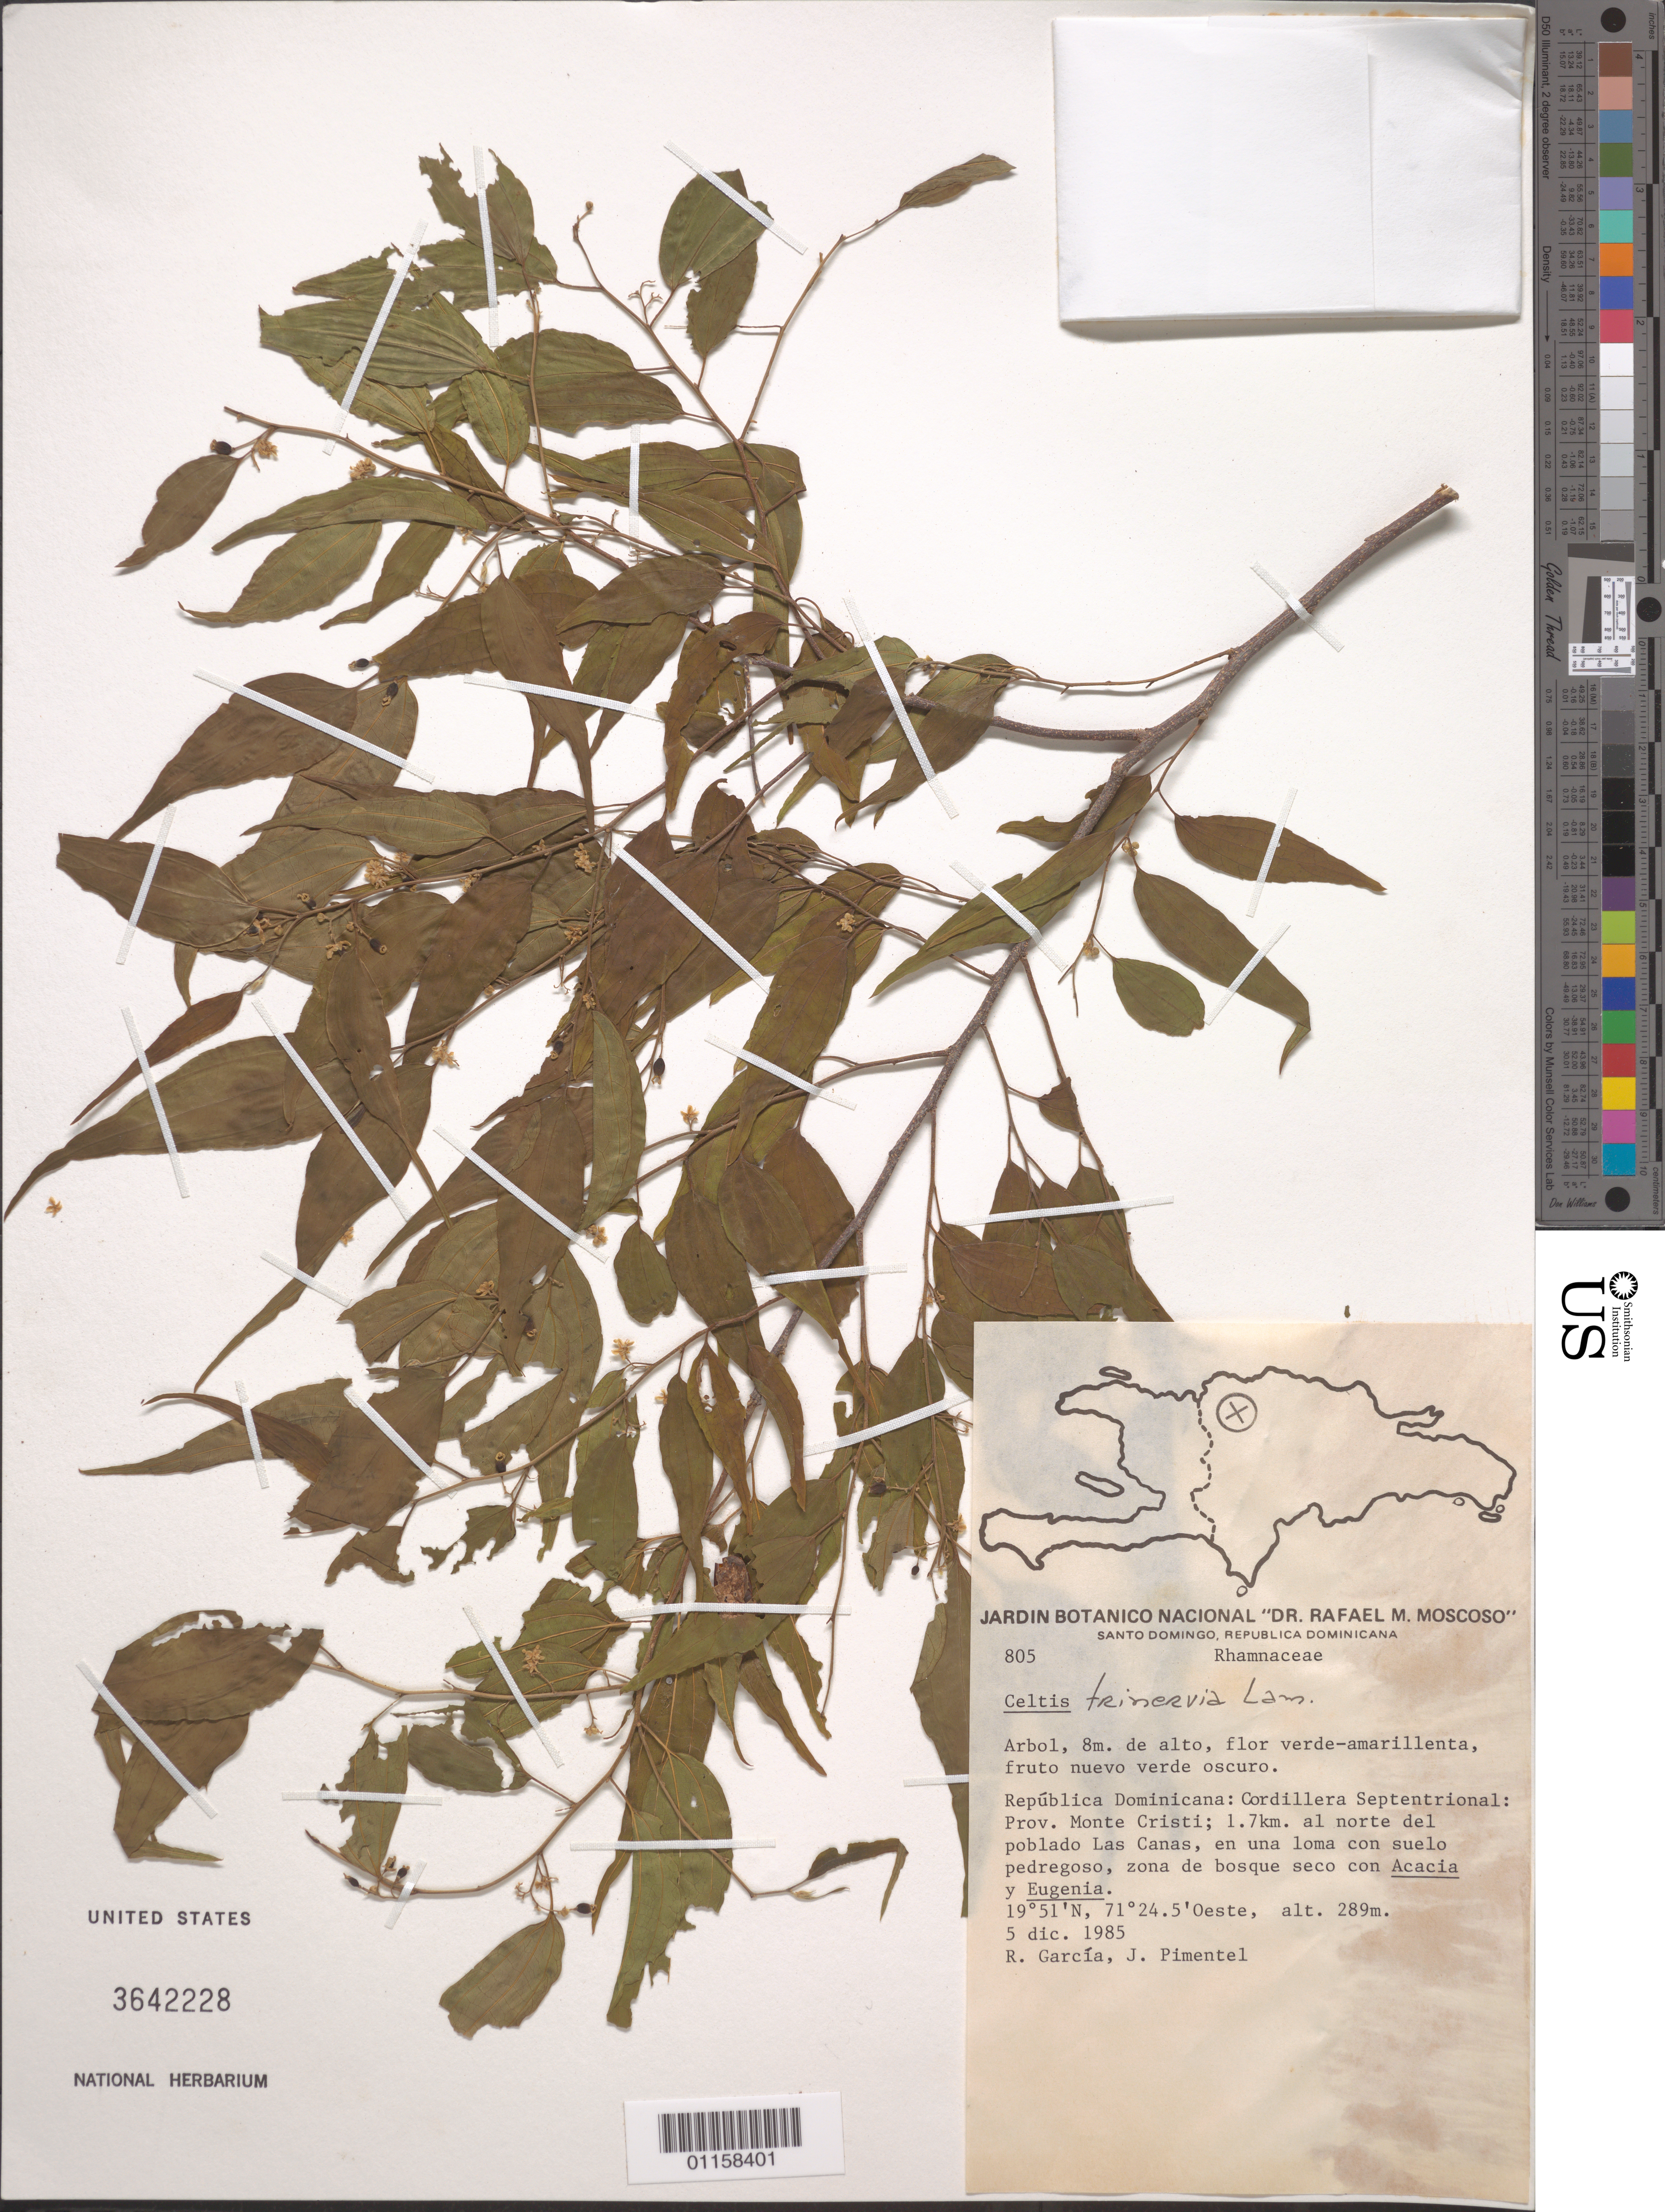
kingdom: Plantae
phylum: Tracheophyta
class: Magnoliopsida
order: Rosales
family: Cannabaceae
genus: Celtis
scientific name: Celtis trinervia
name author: Lam.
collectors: R. García & J. Pimentel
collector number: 805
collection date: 1985-12-05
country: Dominican Republic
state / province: Monte Cristi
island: Hispaniola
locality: Cordillera Septentrional, 1.7 km al norte del poblado Las Canas.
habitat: En una loma con suelo pedregoso, zona de bosque seco con Acacia y Eugenia.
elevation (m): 289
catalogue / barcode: US 3642228